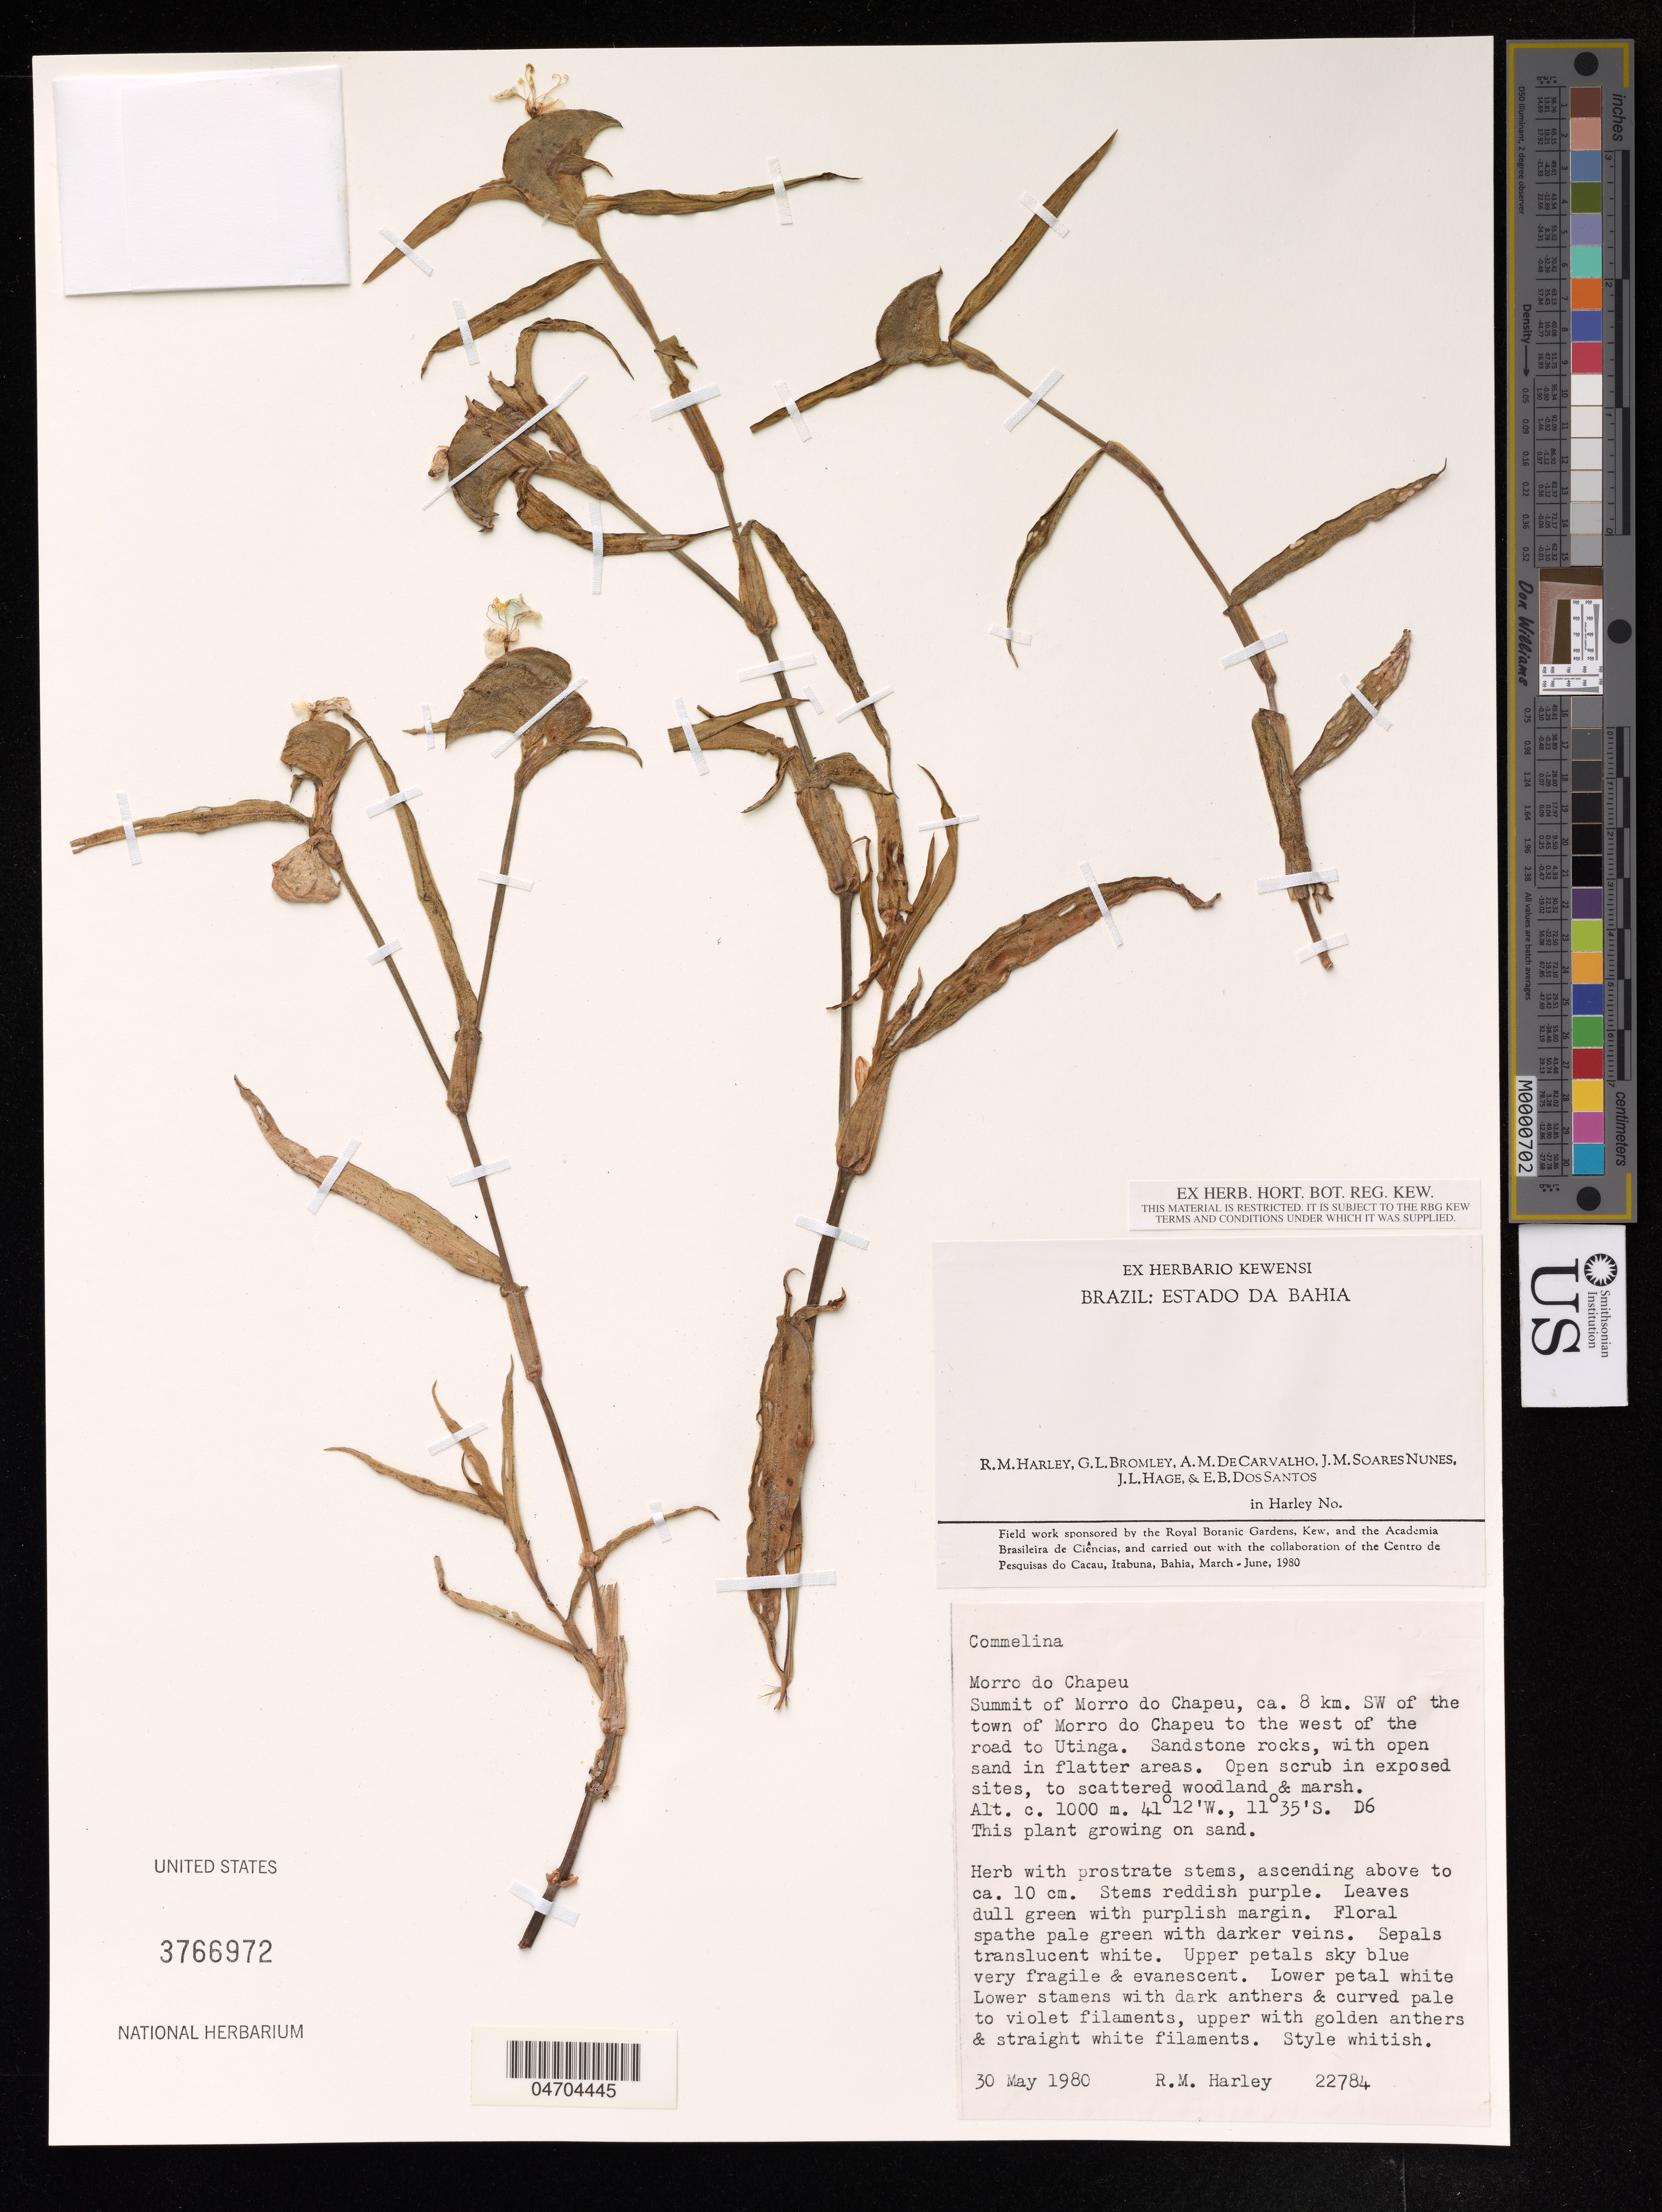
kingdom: Plantae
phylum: Tracheophyta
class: Liliopsida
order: Commelinales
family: Commelinaceae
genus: Commelina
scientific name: Commelina sp.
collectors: R. Harley & G. L. Bromley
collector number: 22784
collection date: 1980-05-30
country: Brazil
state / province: Bahia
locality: Morro do Chapeu, Summit of Morro do Chapeu, ca. 8 km. SW of the town of Morro do Chapeu to the west of the road to Utinga.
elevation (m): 1000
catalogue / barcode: US 3766972